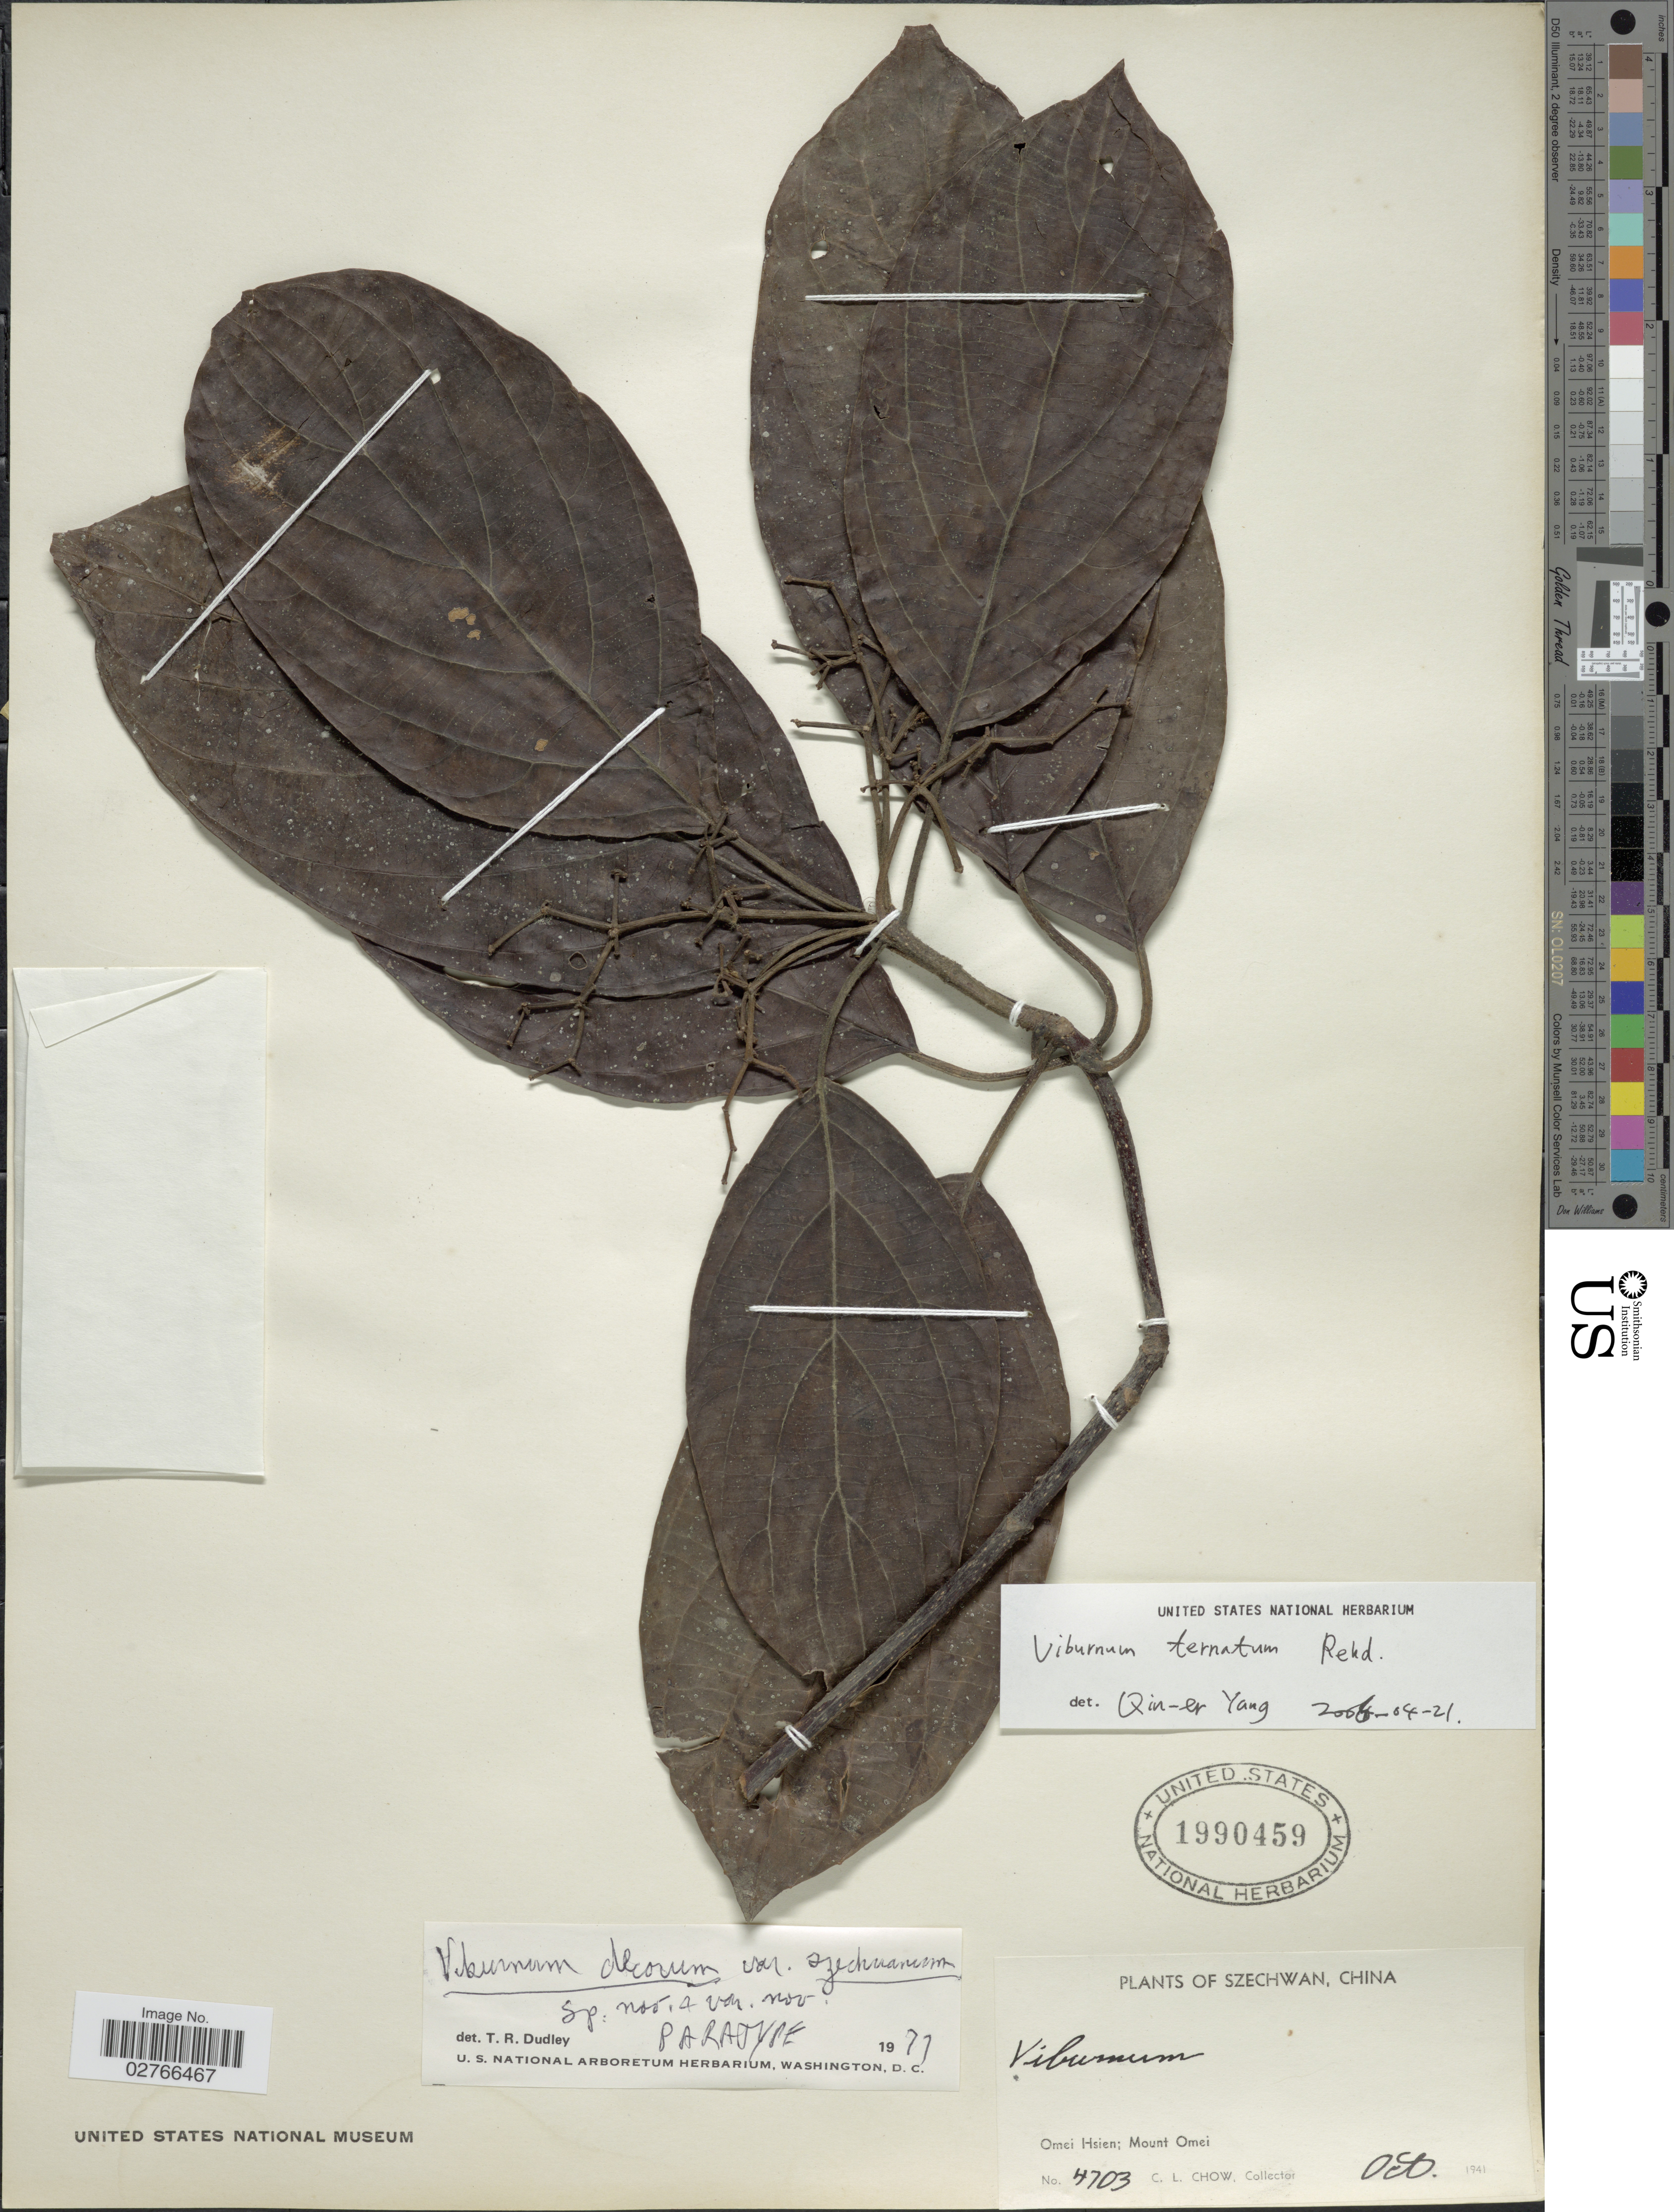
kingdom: Plantae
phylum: Tracheophyta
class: Magnoliopsida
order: Dipsacales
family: Viburnaceae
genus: Viburnum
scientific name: Viburnum ternatum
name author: Rehder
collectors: C. Chow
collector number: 4703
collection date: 1941-10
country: China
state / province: Sichuan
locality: Szechwan, Omei Hsien, Mount Omei.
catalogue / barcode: US 1990459